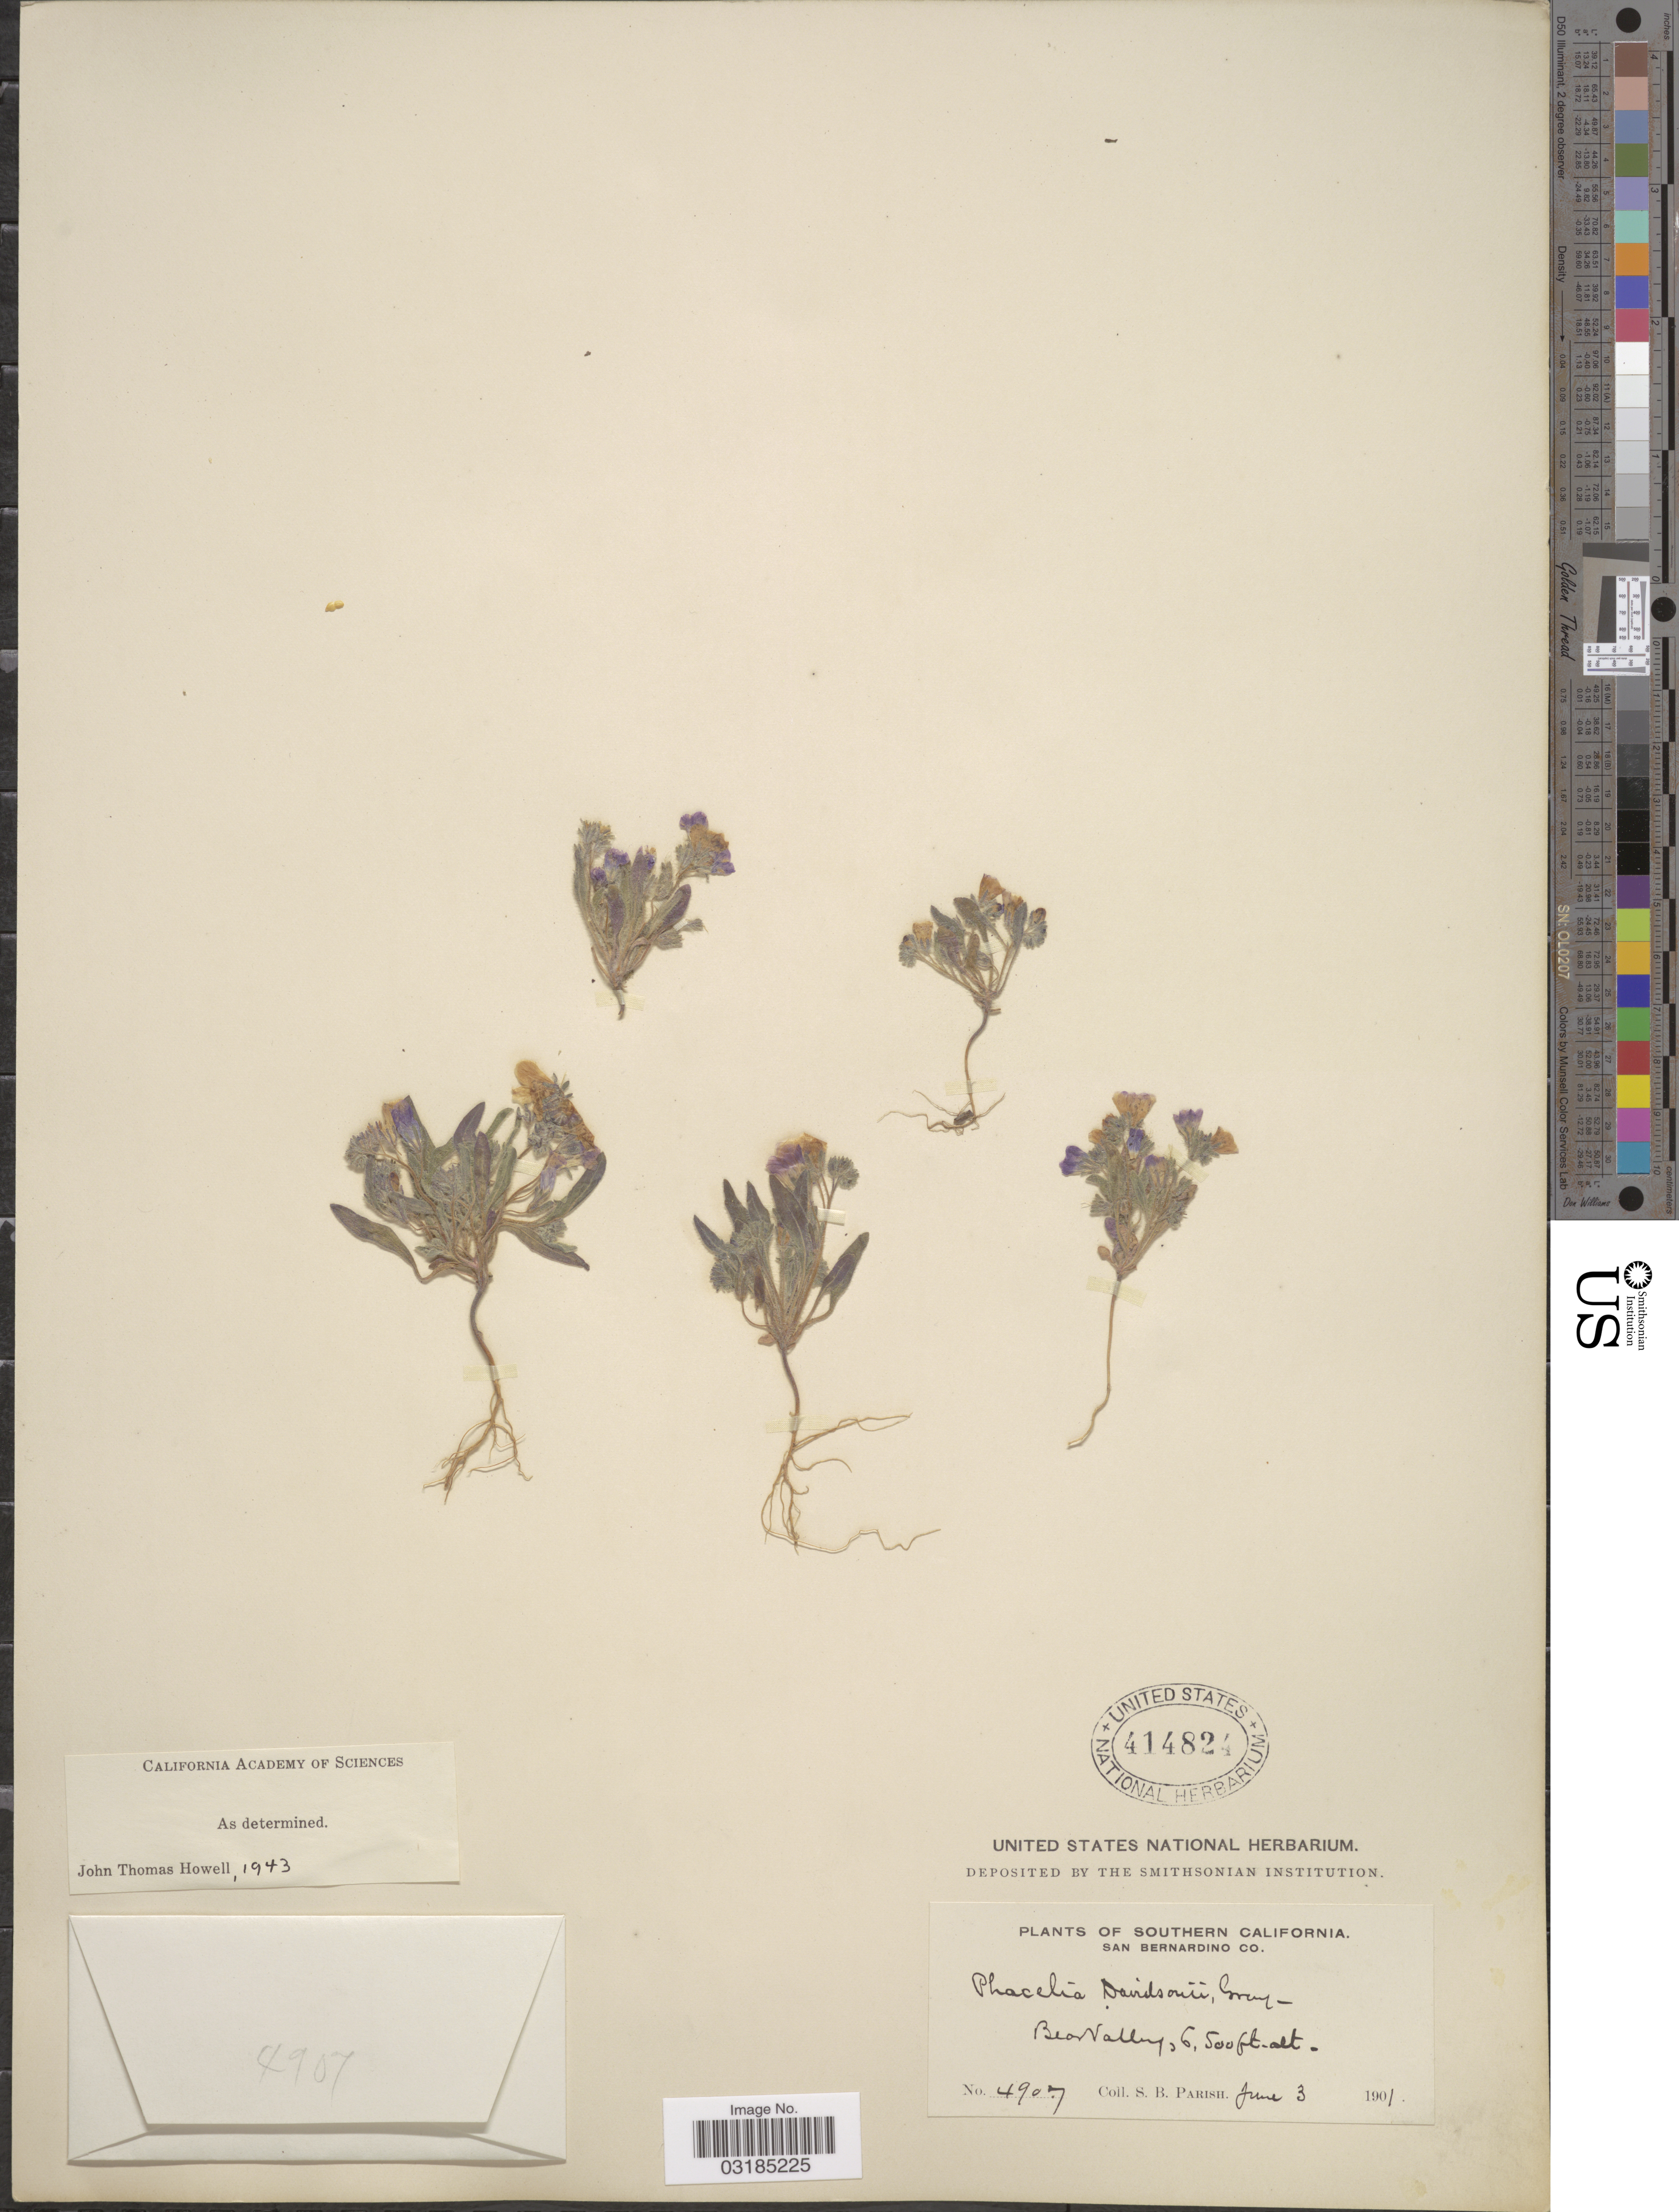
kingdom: Plantae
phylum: Tracheophyta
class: Magnoliopsida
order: Boraginales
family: Hydrophyllaceae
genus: Phacelia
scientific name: Phacelia davidsonii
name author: A. Gray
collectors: S. B. Parish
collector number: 4907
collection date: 1901-06-03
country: United States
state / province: California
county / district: San Bernardino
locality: Southern California. San Bernardino Co. Bear Valley.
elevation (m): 1981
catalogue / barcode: US 414824